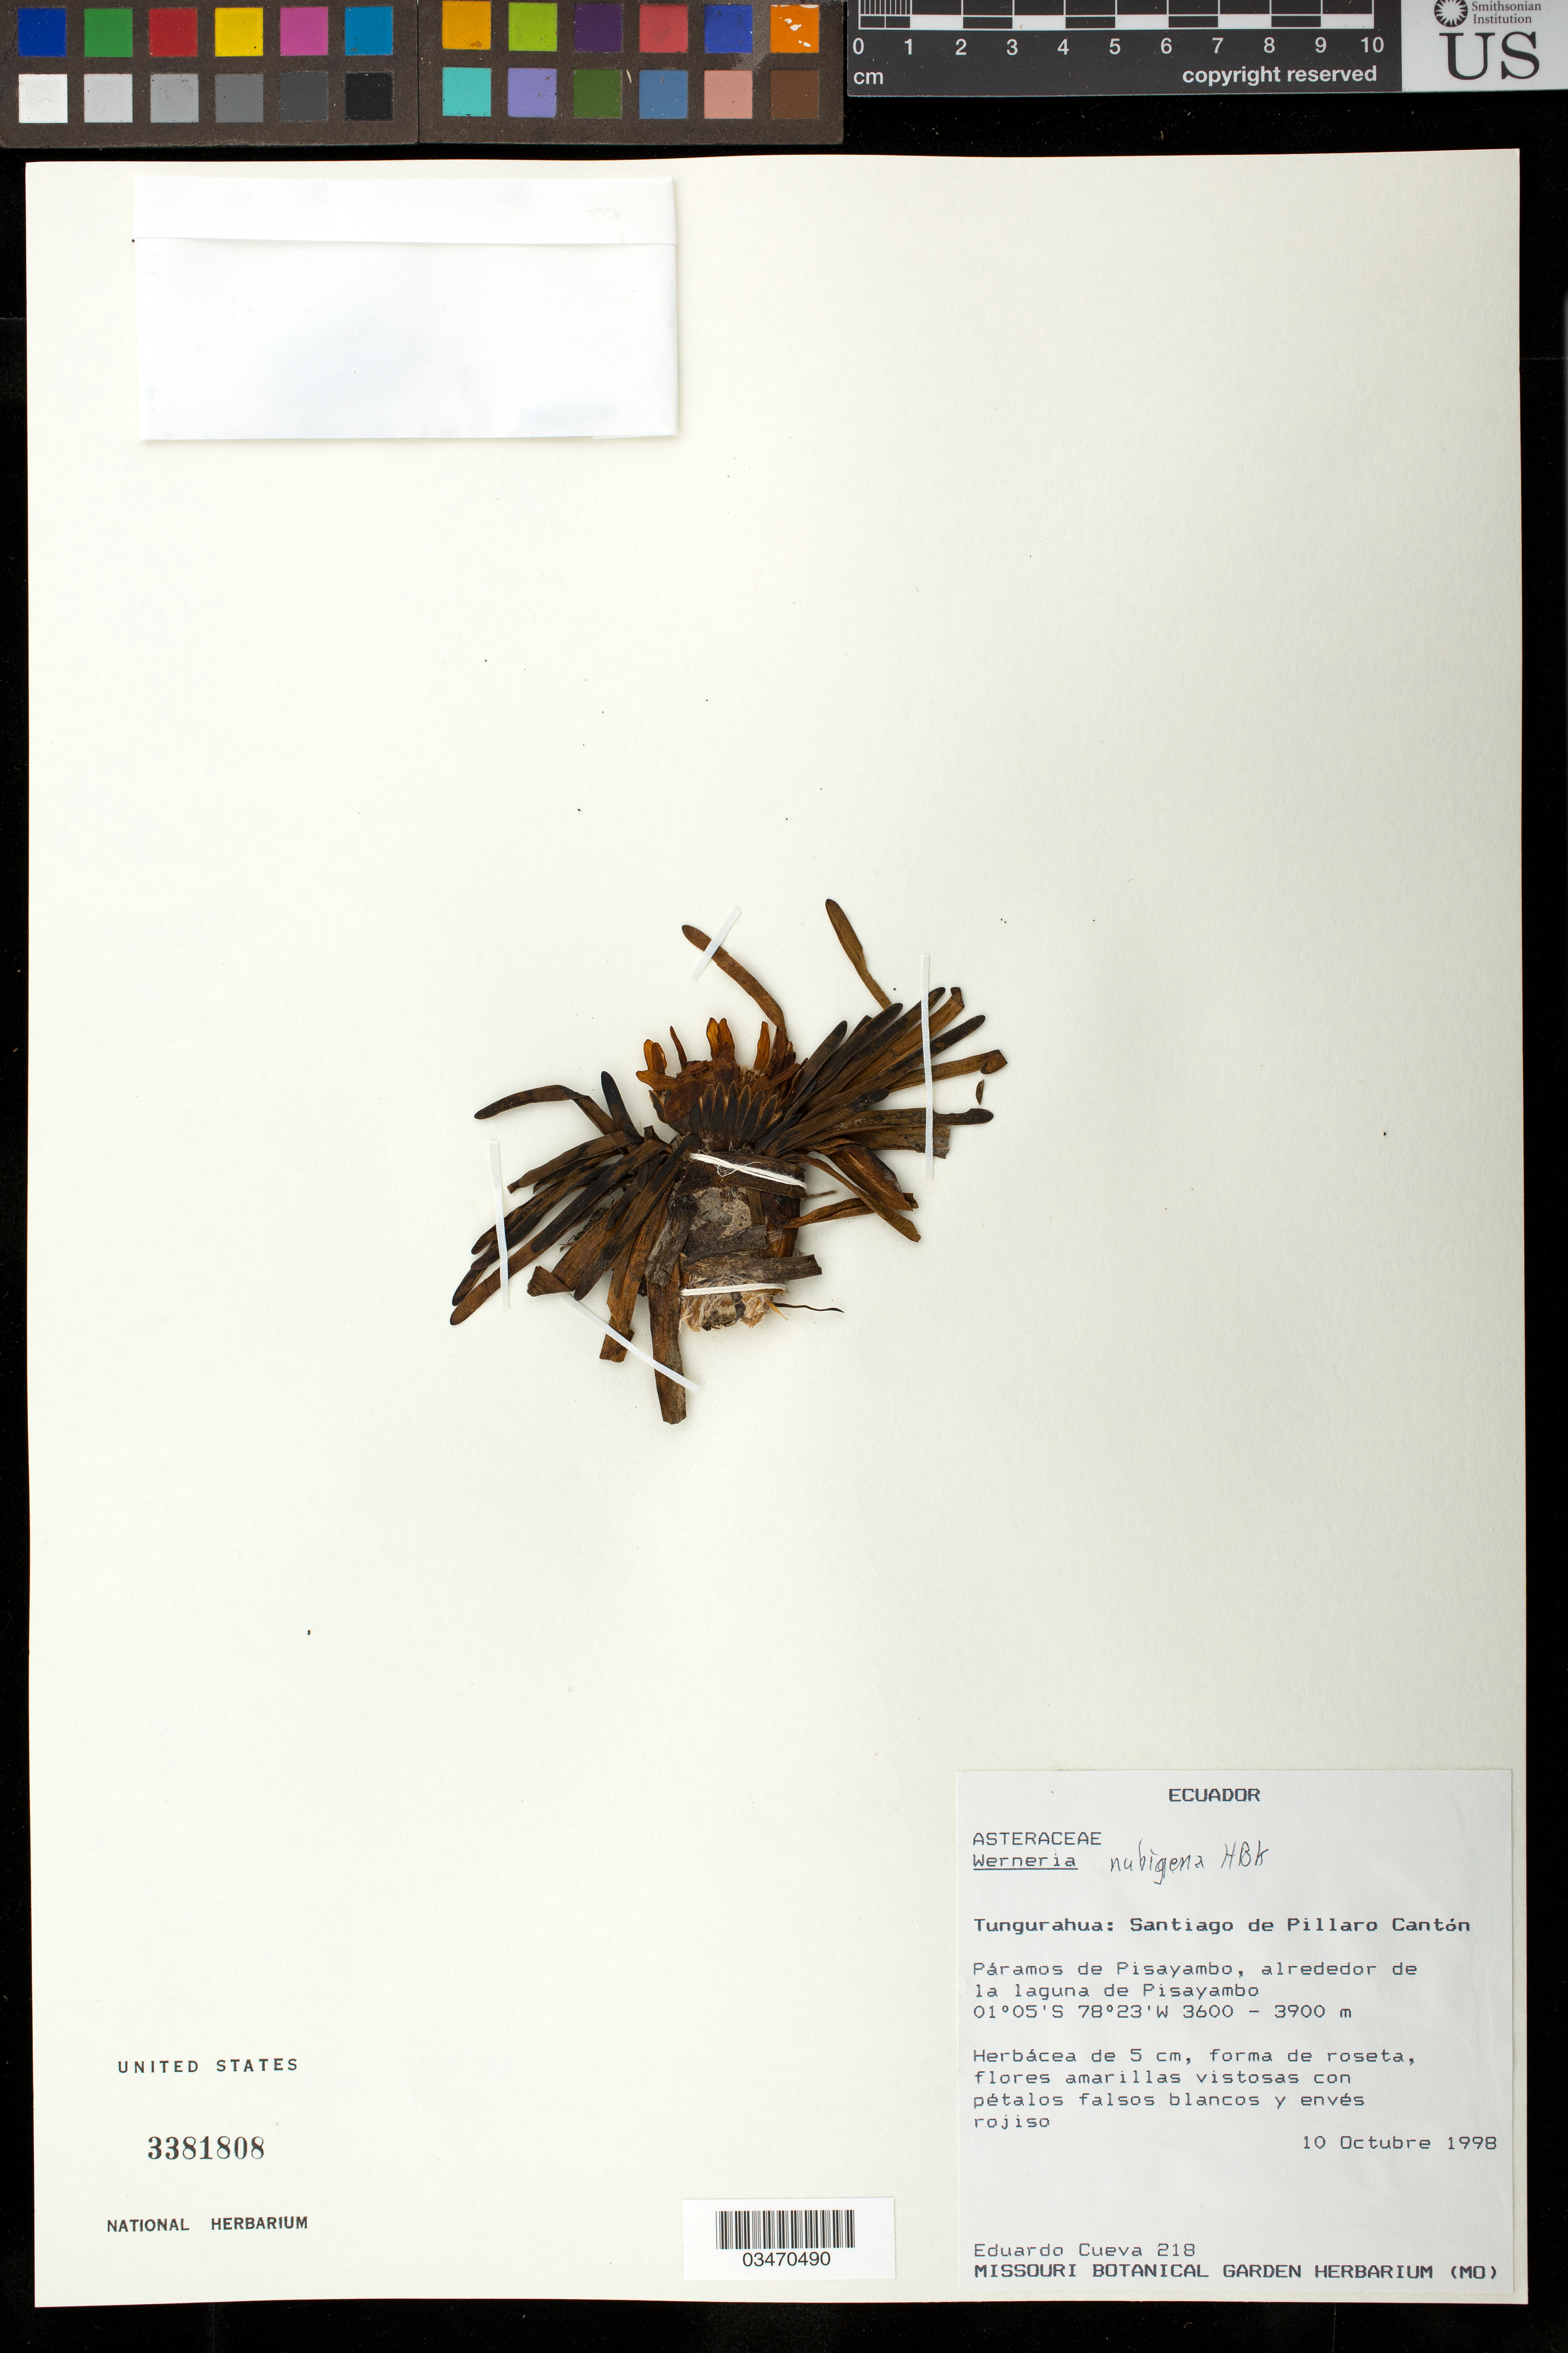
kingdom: Plantae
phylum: Tracheophyta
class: Magnoliopsida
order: Asterales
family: Asteraceae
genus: Werneria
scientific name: Werneria nubigena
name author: Kunth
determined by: Funk, Vicki A., (BOT), Smithsonian Institution - National Museum of Natural History (UNITED STATES)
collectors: E. Cueva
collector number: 218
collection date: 1998-10-10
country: Ecuador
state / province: Tungurahua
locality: Tungurahua, Santiago de Pillaro Canton, Paramos de Pisayambo, alrededor de la laguna Pisayambo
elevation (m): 3600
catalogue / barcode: US 3381808